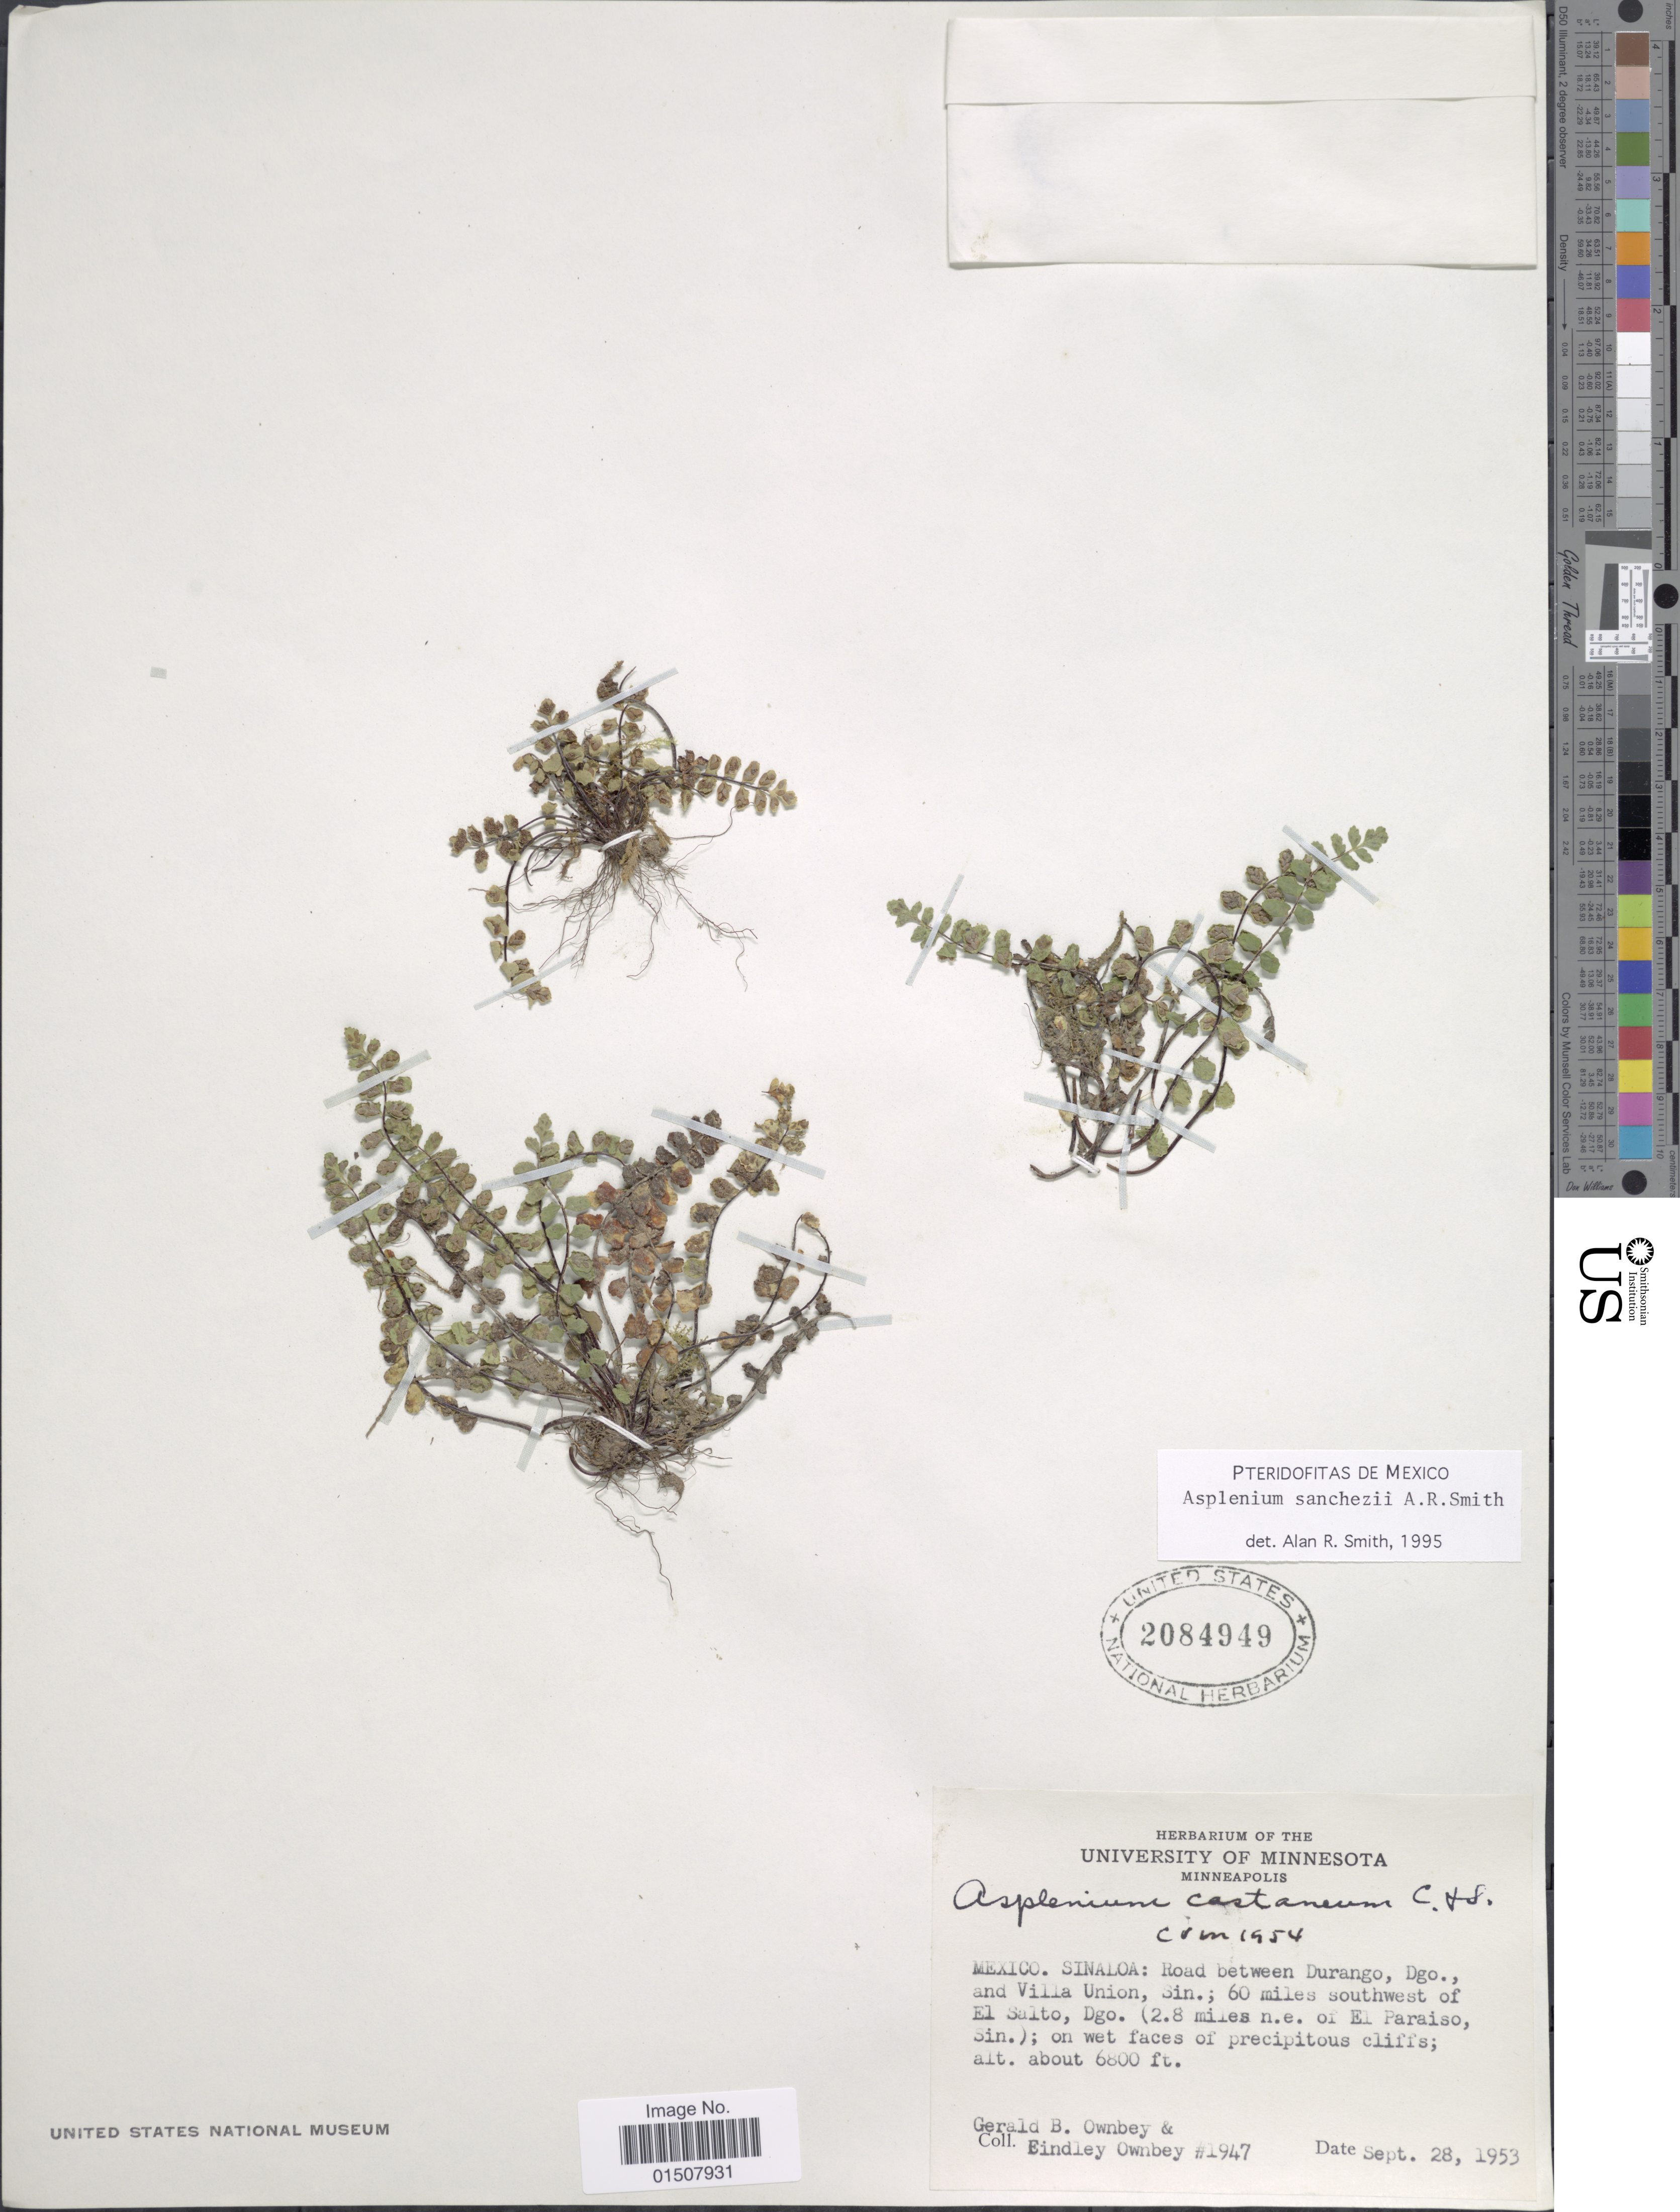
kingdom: Plantae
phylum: Tracheophyta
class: Polypodiopsida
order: Polypodiales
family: Aspleniaceae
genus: Asplenium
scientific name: Asplenium sanchezii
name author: A.R. Sm.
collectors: G. B. Ownbey & F. Ownbey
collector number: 1947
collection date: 1953-09-28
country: Mexico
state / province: Sinaloa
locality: Road between Durango, Dgo., and Villa Union, Sin: 60 miles southwest of El Salto, Dgo. (2.8 miles n.e. of El Paraiso Sin)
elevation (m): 2073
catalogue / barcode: US 2084949